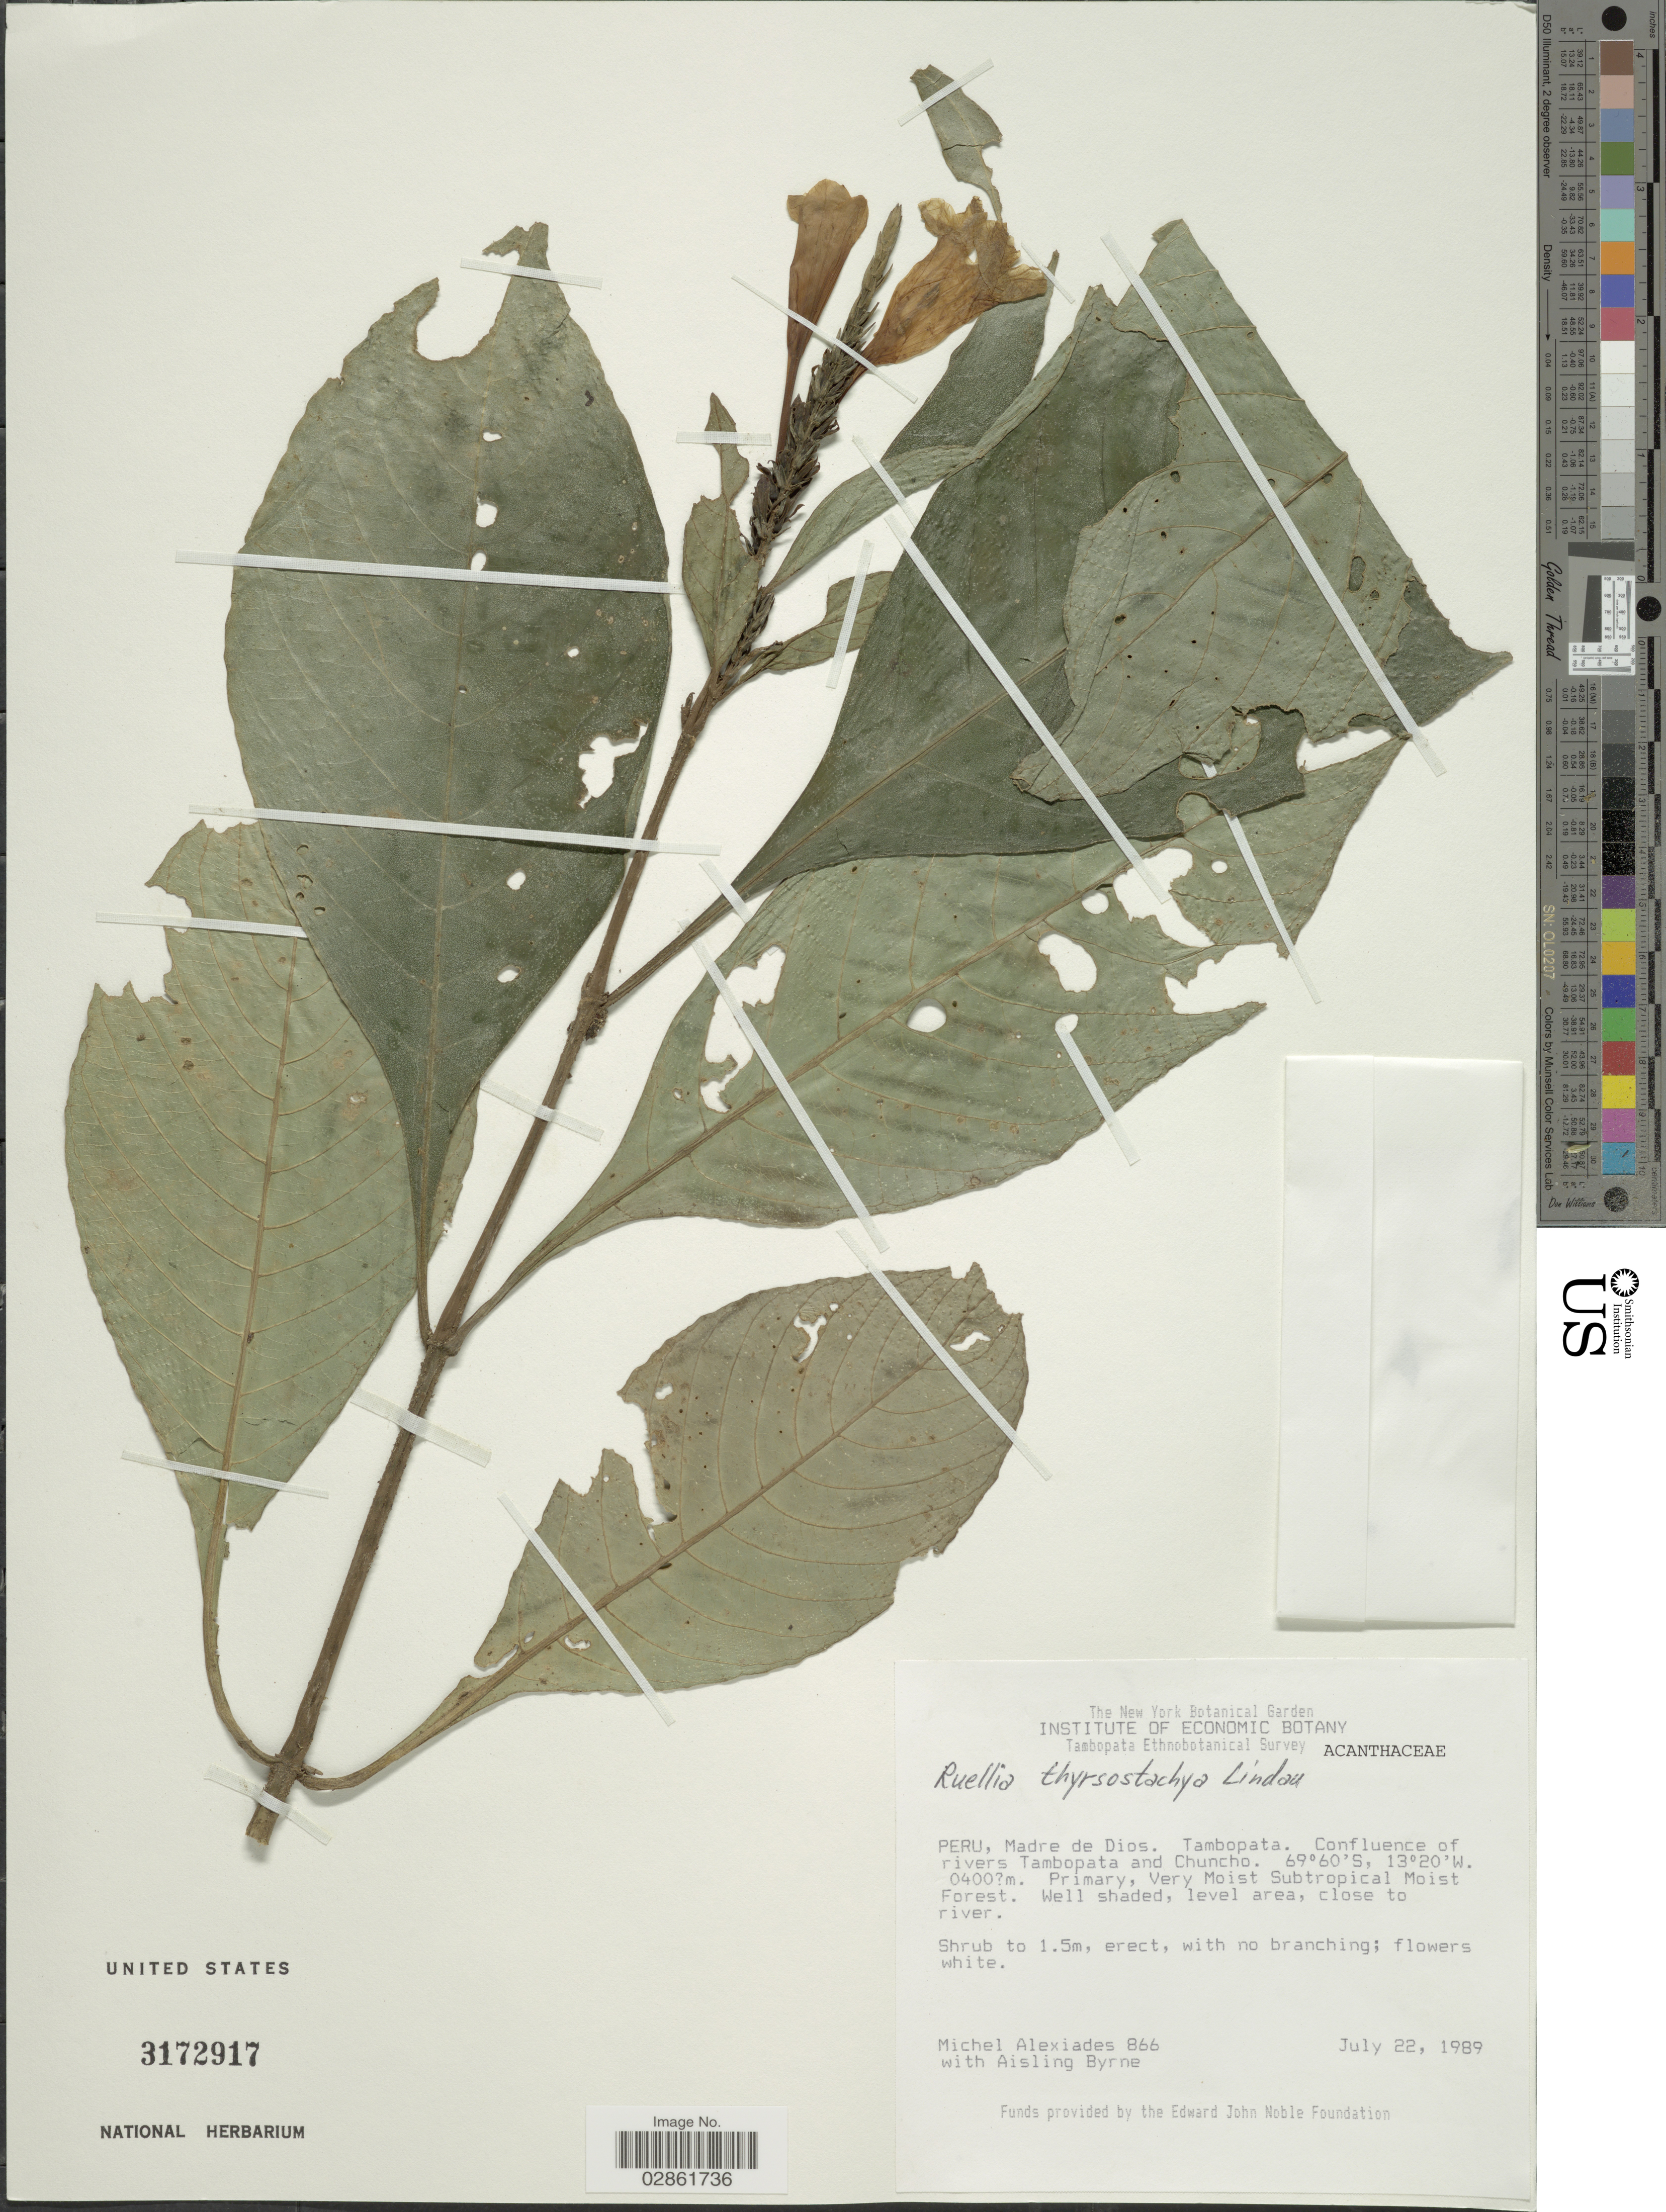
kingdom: Plantae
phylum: Tracheophyta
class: Magnoliopsida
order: Lamiales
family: Acanthaceae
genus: Ruellia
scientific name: Ruellia proxima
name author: Lindau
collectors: M. Alexiades & A. Byrne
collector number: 866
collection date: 1989-07-22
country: Peru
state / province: Madre de Dios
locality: Tambopata. Confluence of rivers Tambopata and Chuncho.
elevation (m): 400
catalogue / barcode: US 3172917